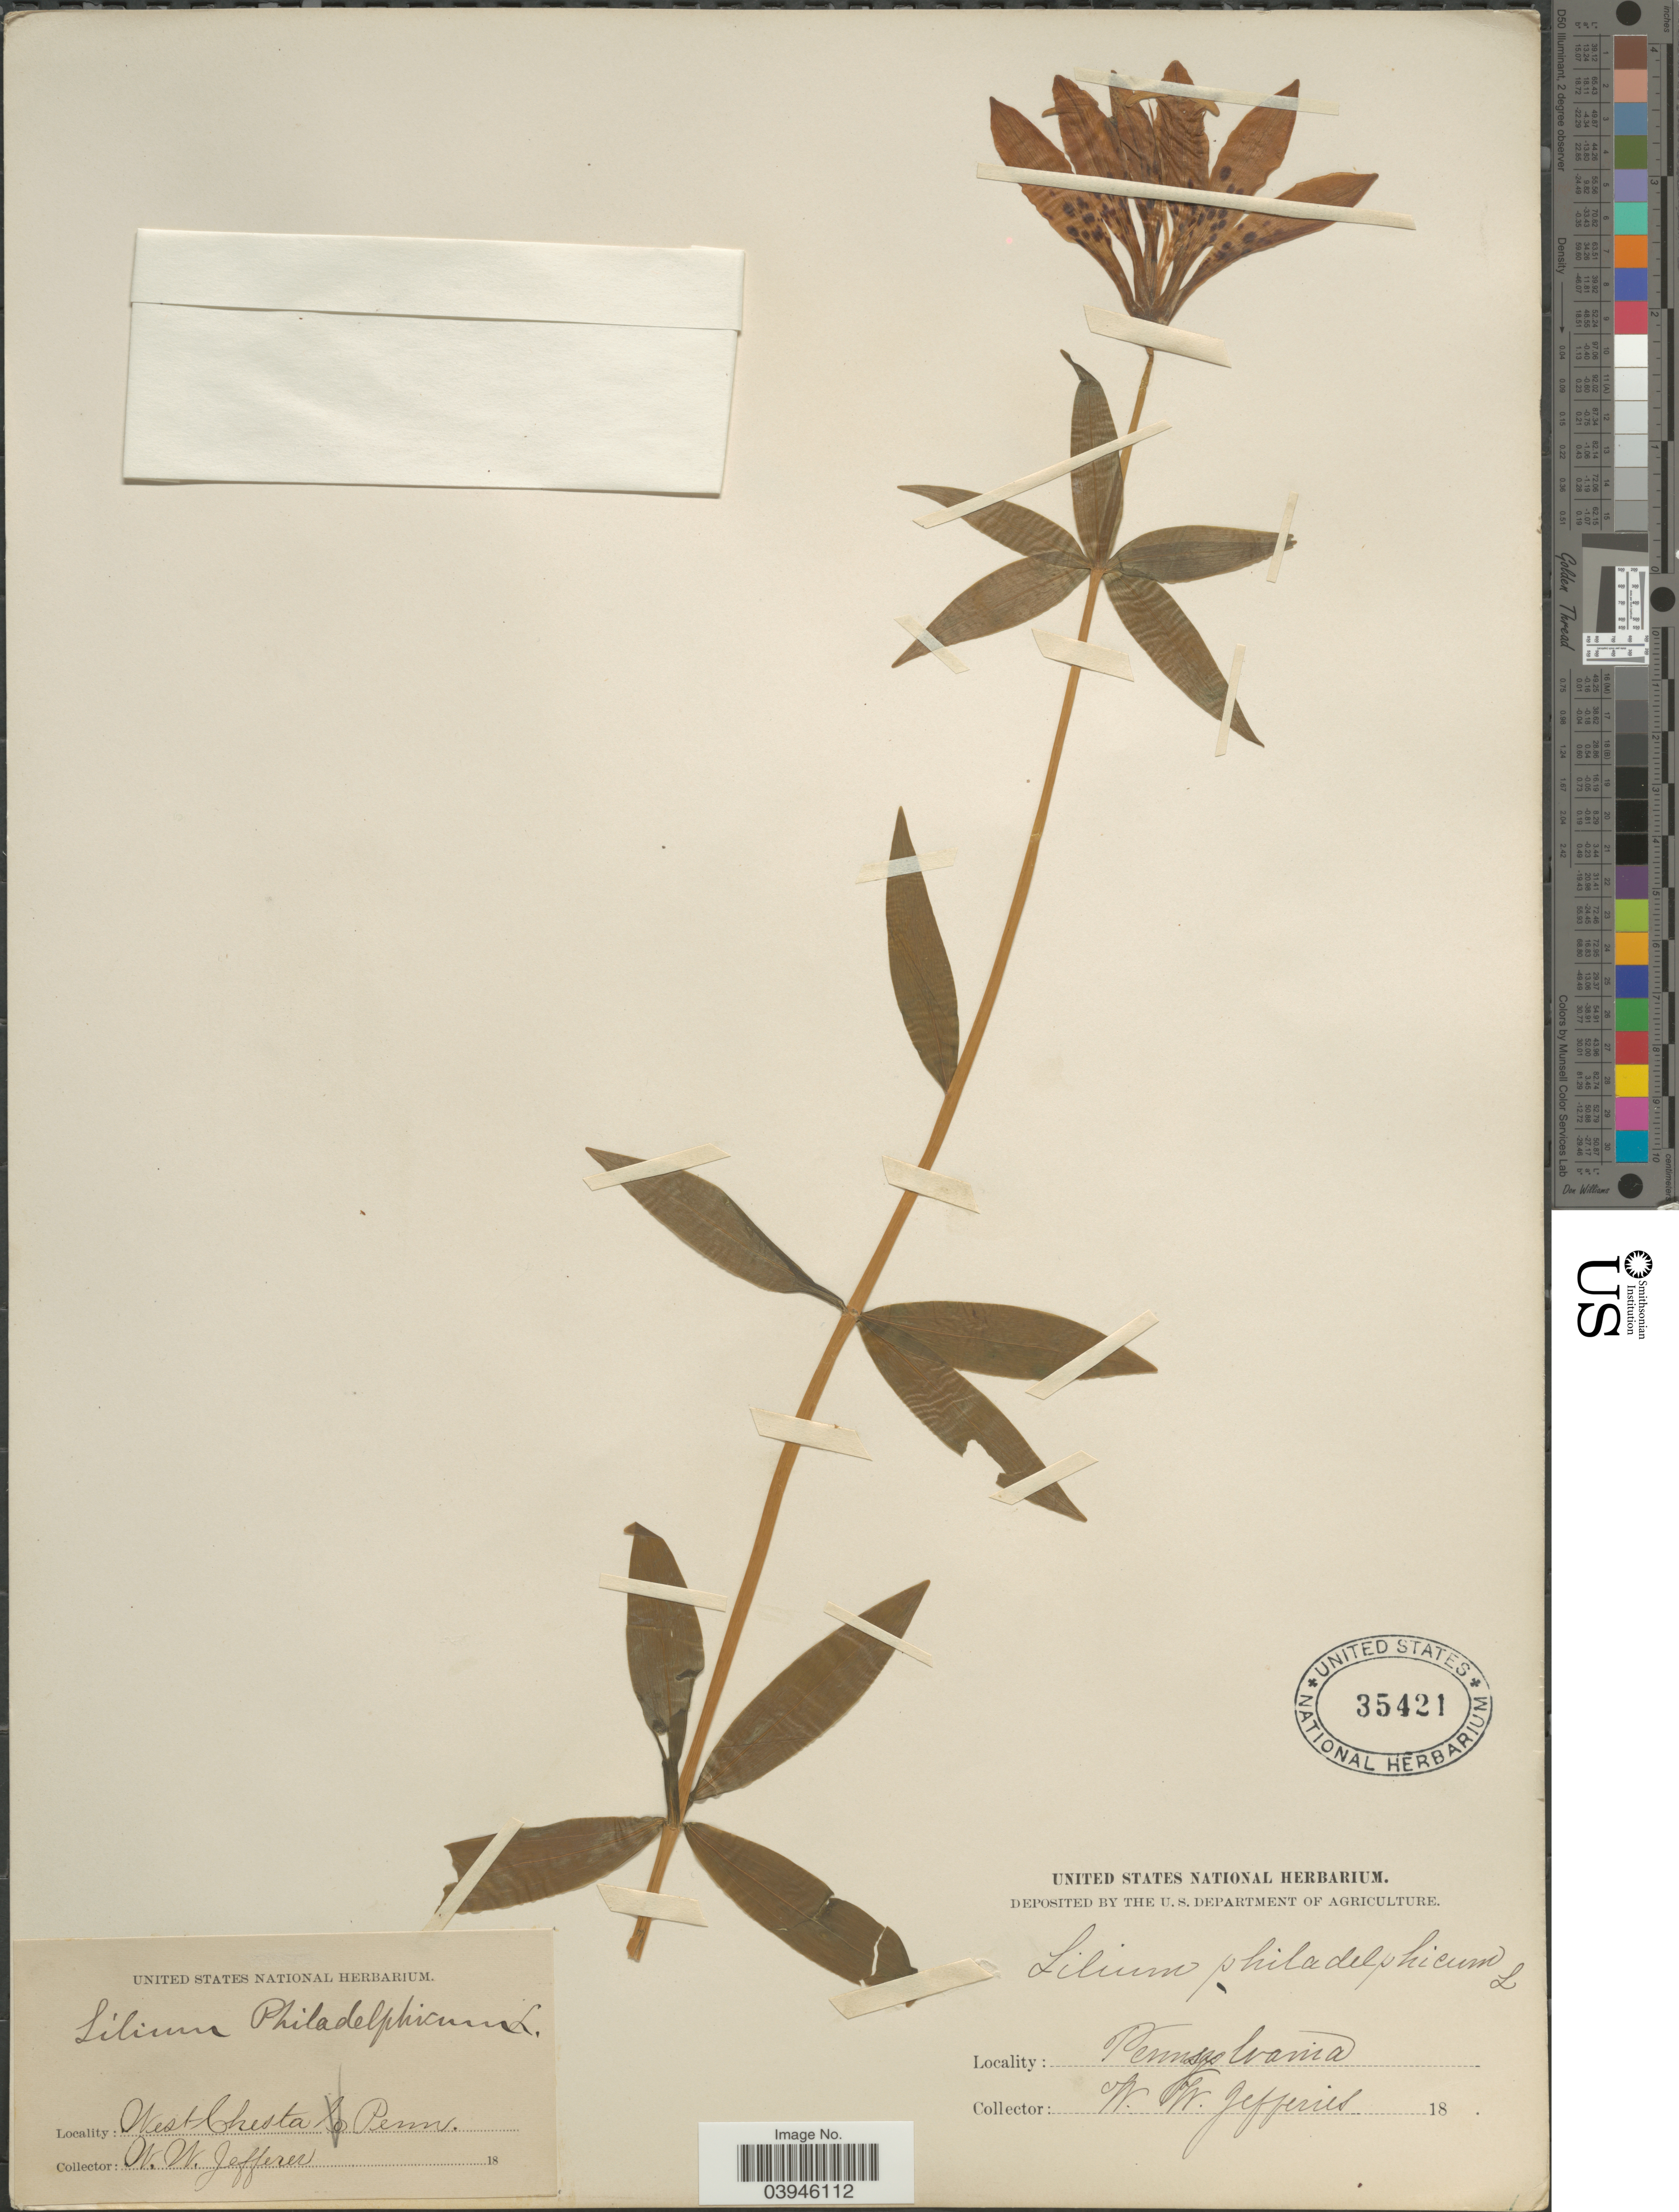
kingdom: Plantae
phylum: Tracheophyta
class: Liliopsida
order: Liliales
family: Liliaceae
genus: Lilium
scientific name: Lilium philadelphicum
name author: L.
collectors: W. Jefferies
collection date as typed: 18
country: United States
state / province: Pennsylvania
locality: West Chesta.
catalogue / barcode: US 35421